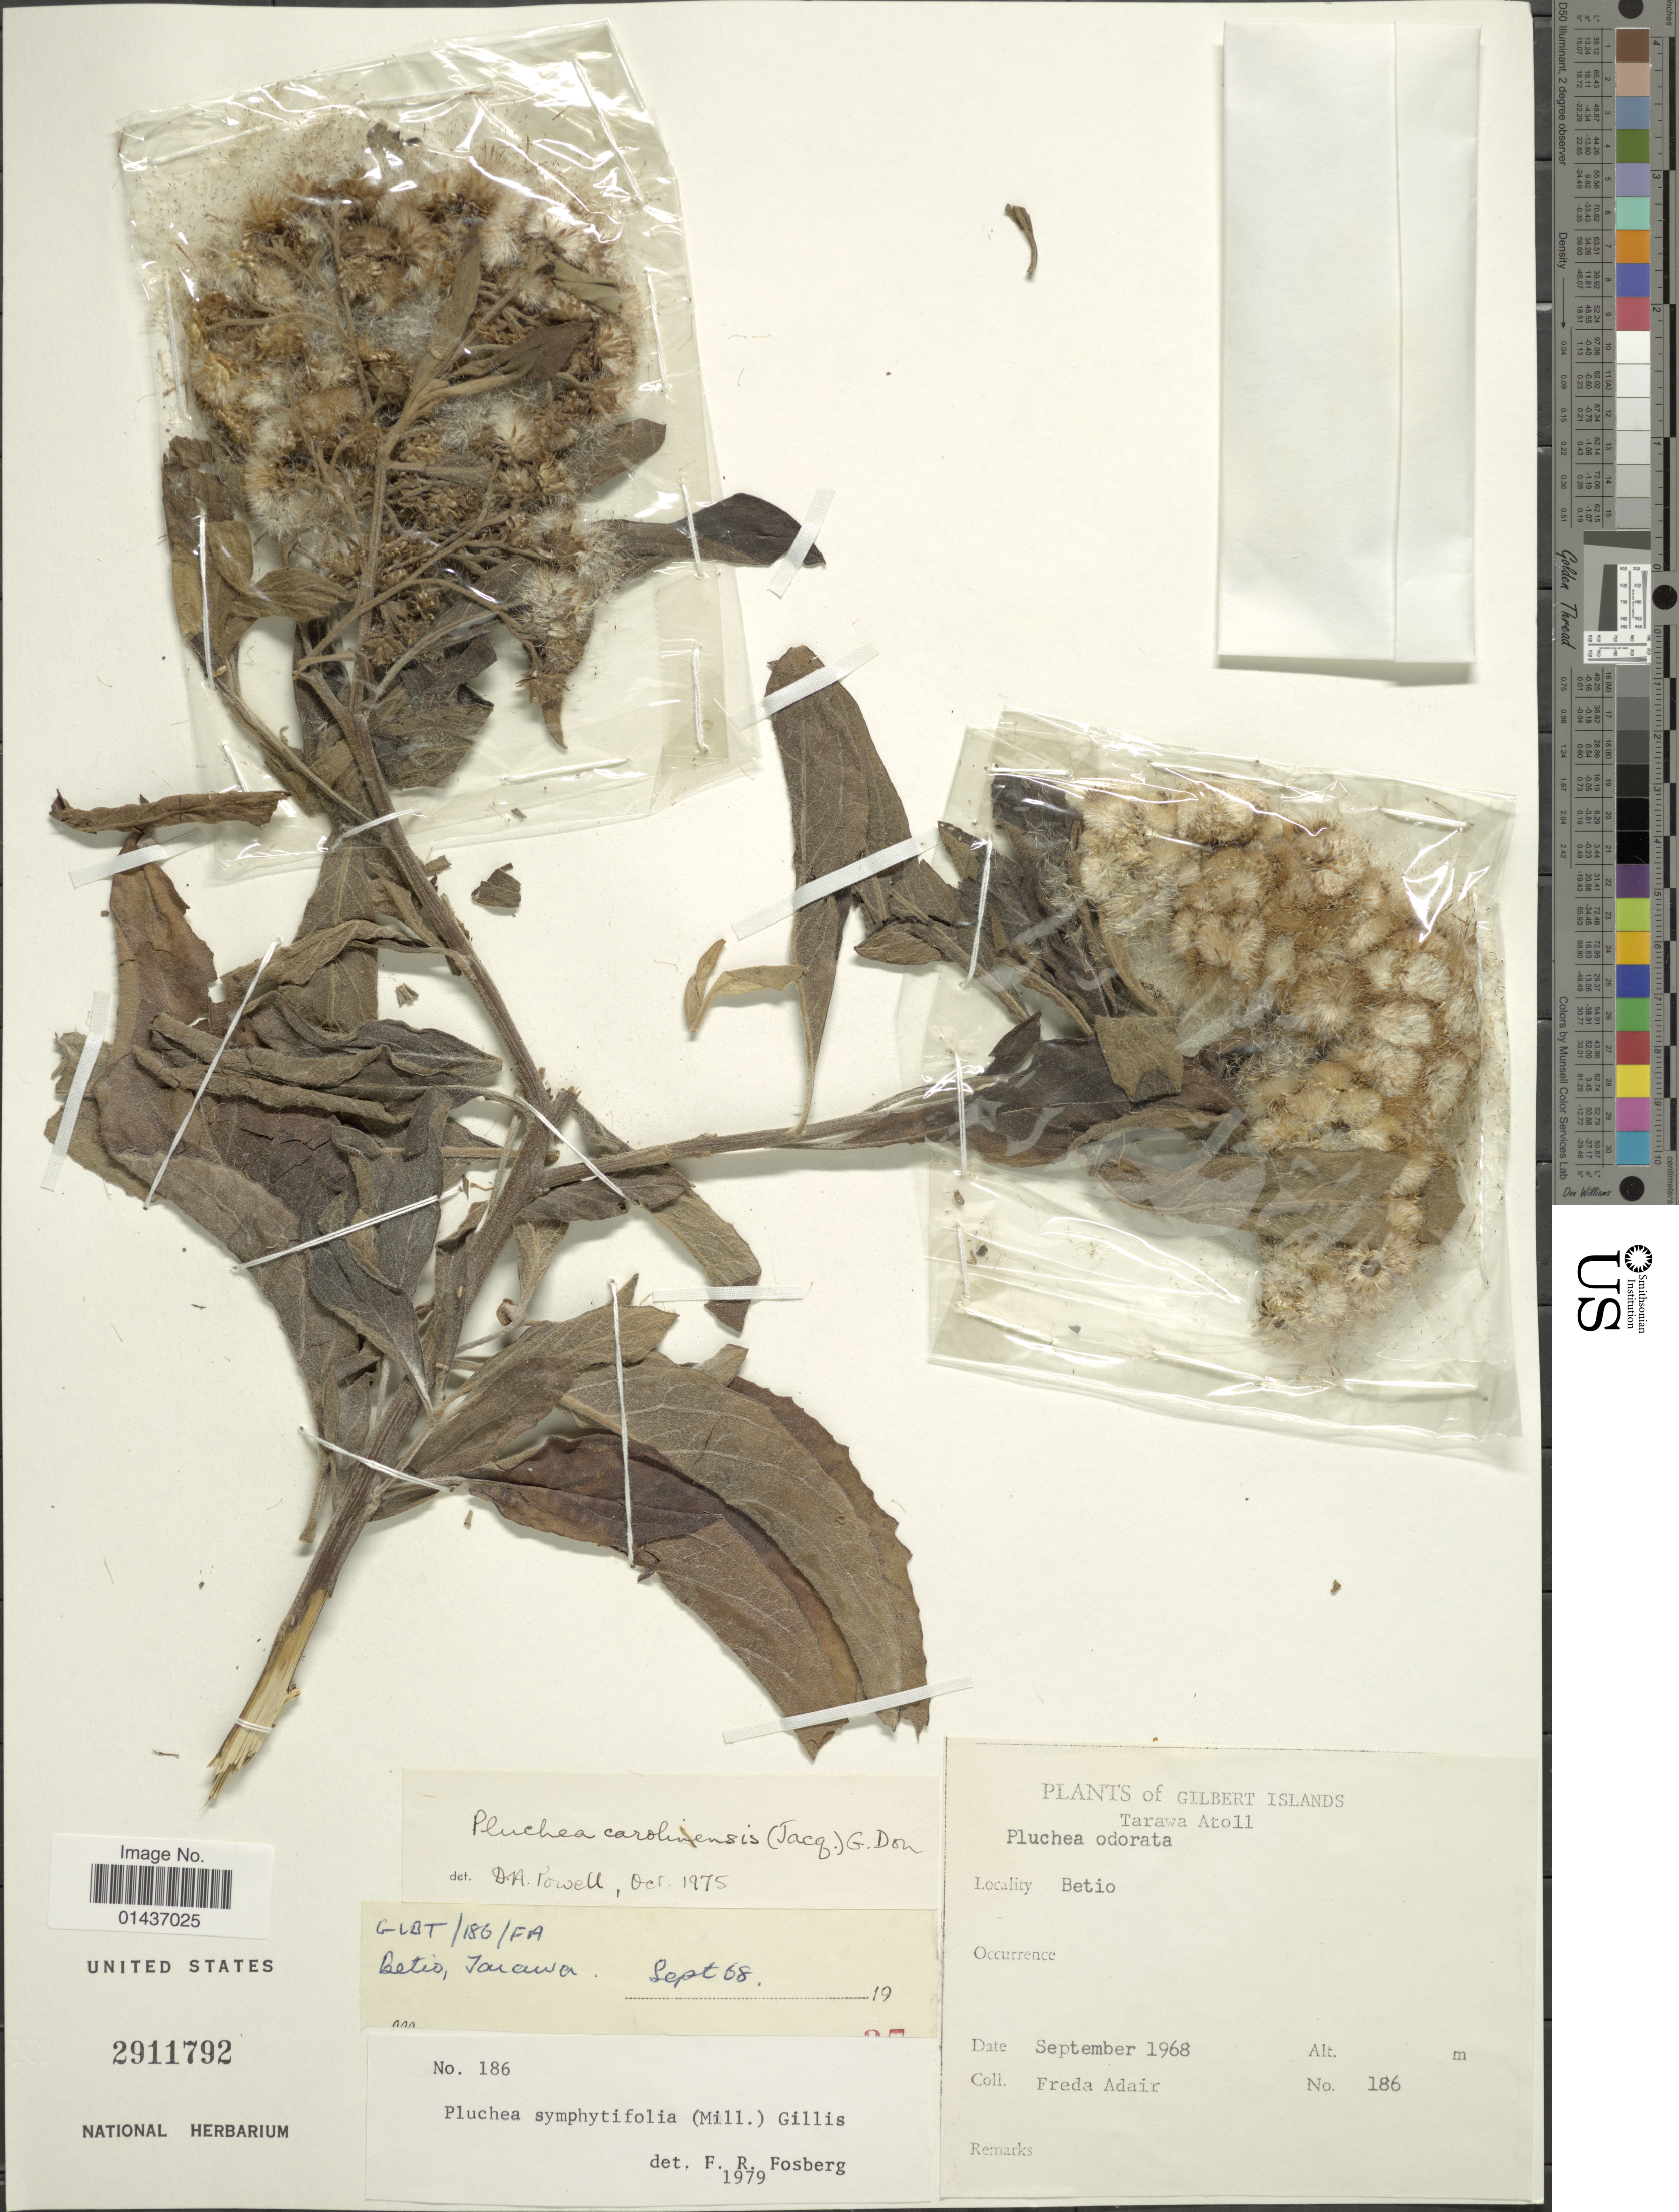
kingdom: Plantae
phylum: Tracheophyta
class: Magnoliopsida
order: Asterales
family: Asteraceae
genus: Pluchea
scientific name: Pluchea carolinensis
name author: (Jacq.) D. Don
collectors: F. Adair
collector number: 186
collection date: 1968-09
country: Kiribati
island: Tarawa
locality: Gilbert Islands, Tarawa Atoll, Betio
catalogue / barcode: US 2911792